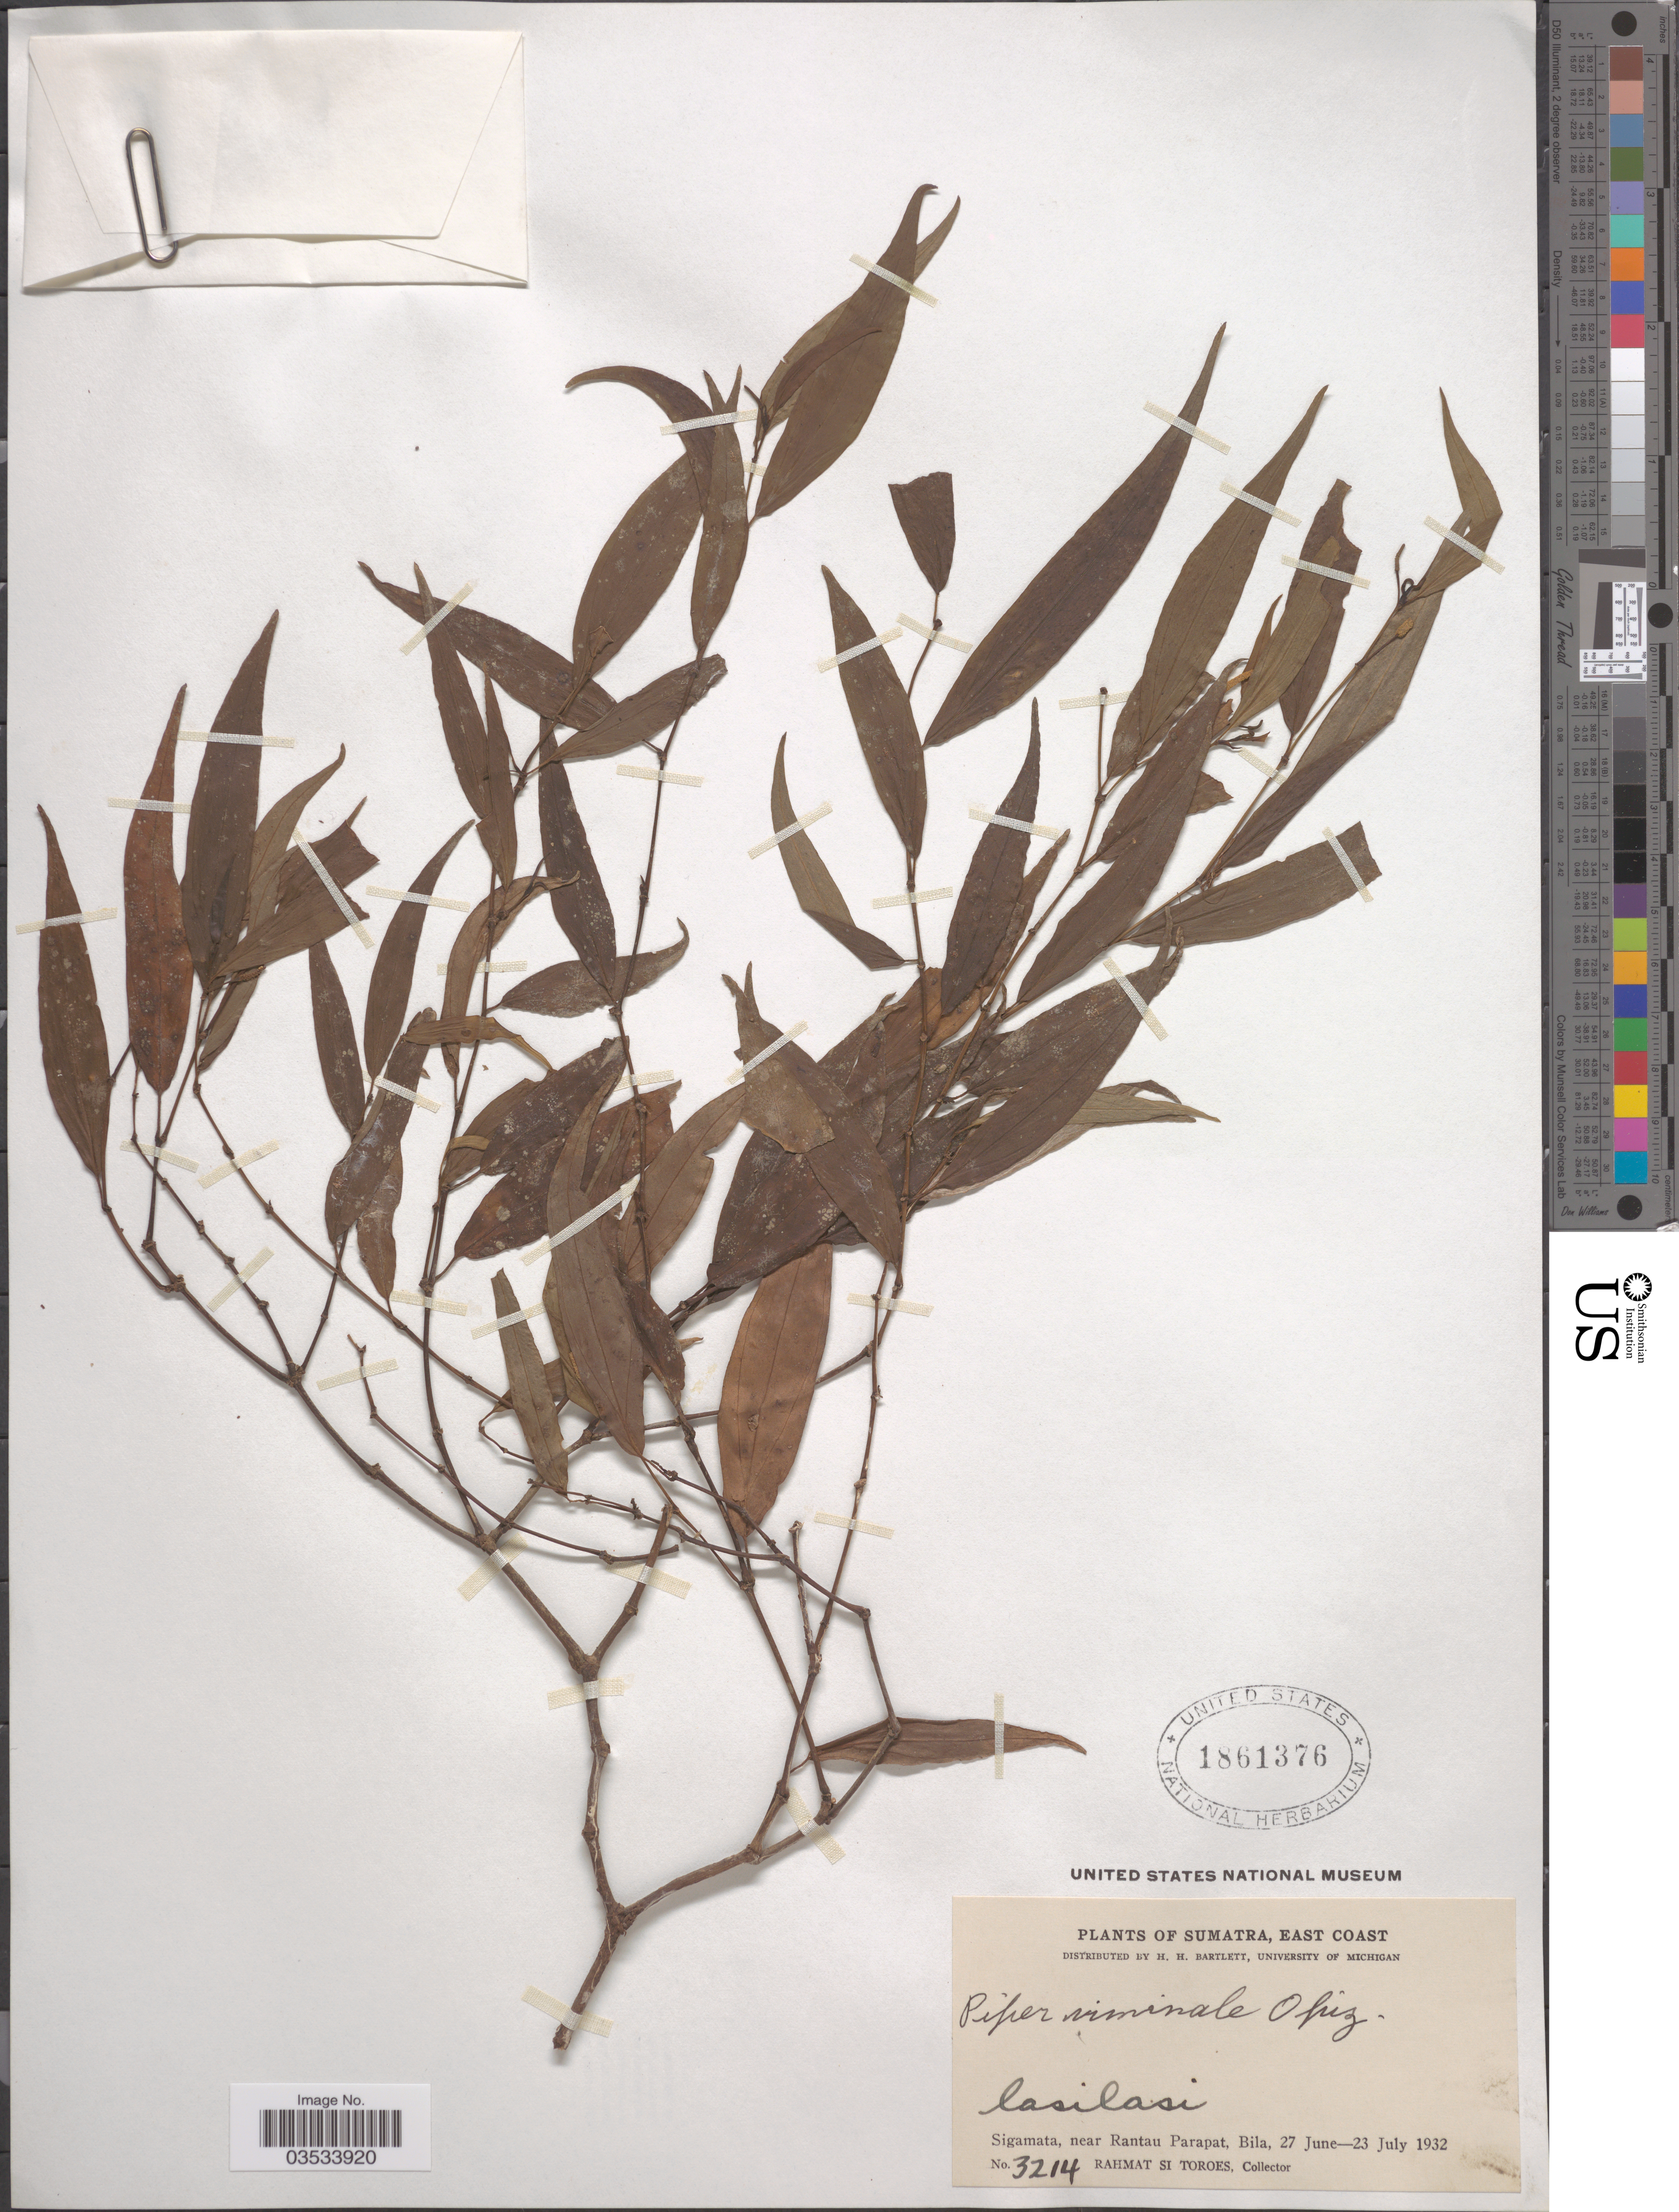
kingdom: Plantae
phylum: Tracheophyta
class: Magnoliopsida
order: Piperales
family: Piperaceae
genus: Piper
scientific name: Piper viminale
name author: Opiz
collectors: Rahmat Si Boeea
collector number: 3214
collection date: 1932-06-27/1932-07-23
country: Indonesia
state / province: Sumatra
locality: East Coast. Sigamata, near Rantau Parapat, Bila.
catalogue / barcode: US 1861376